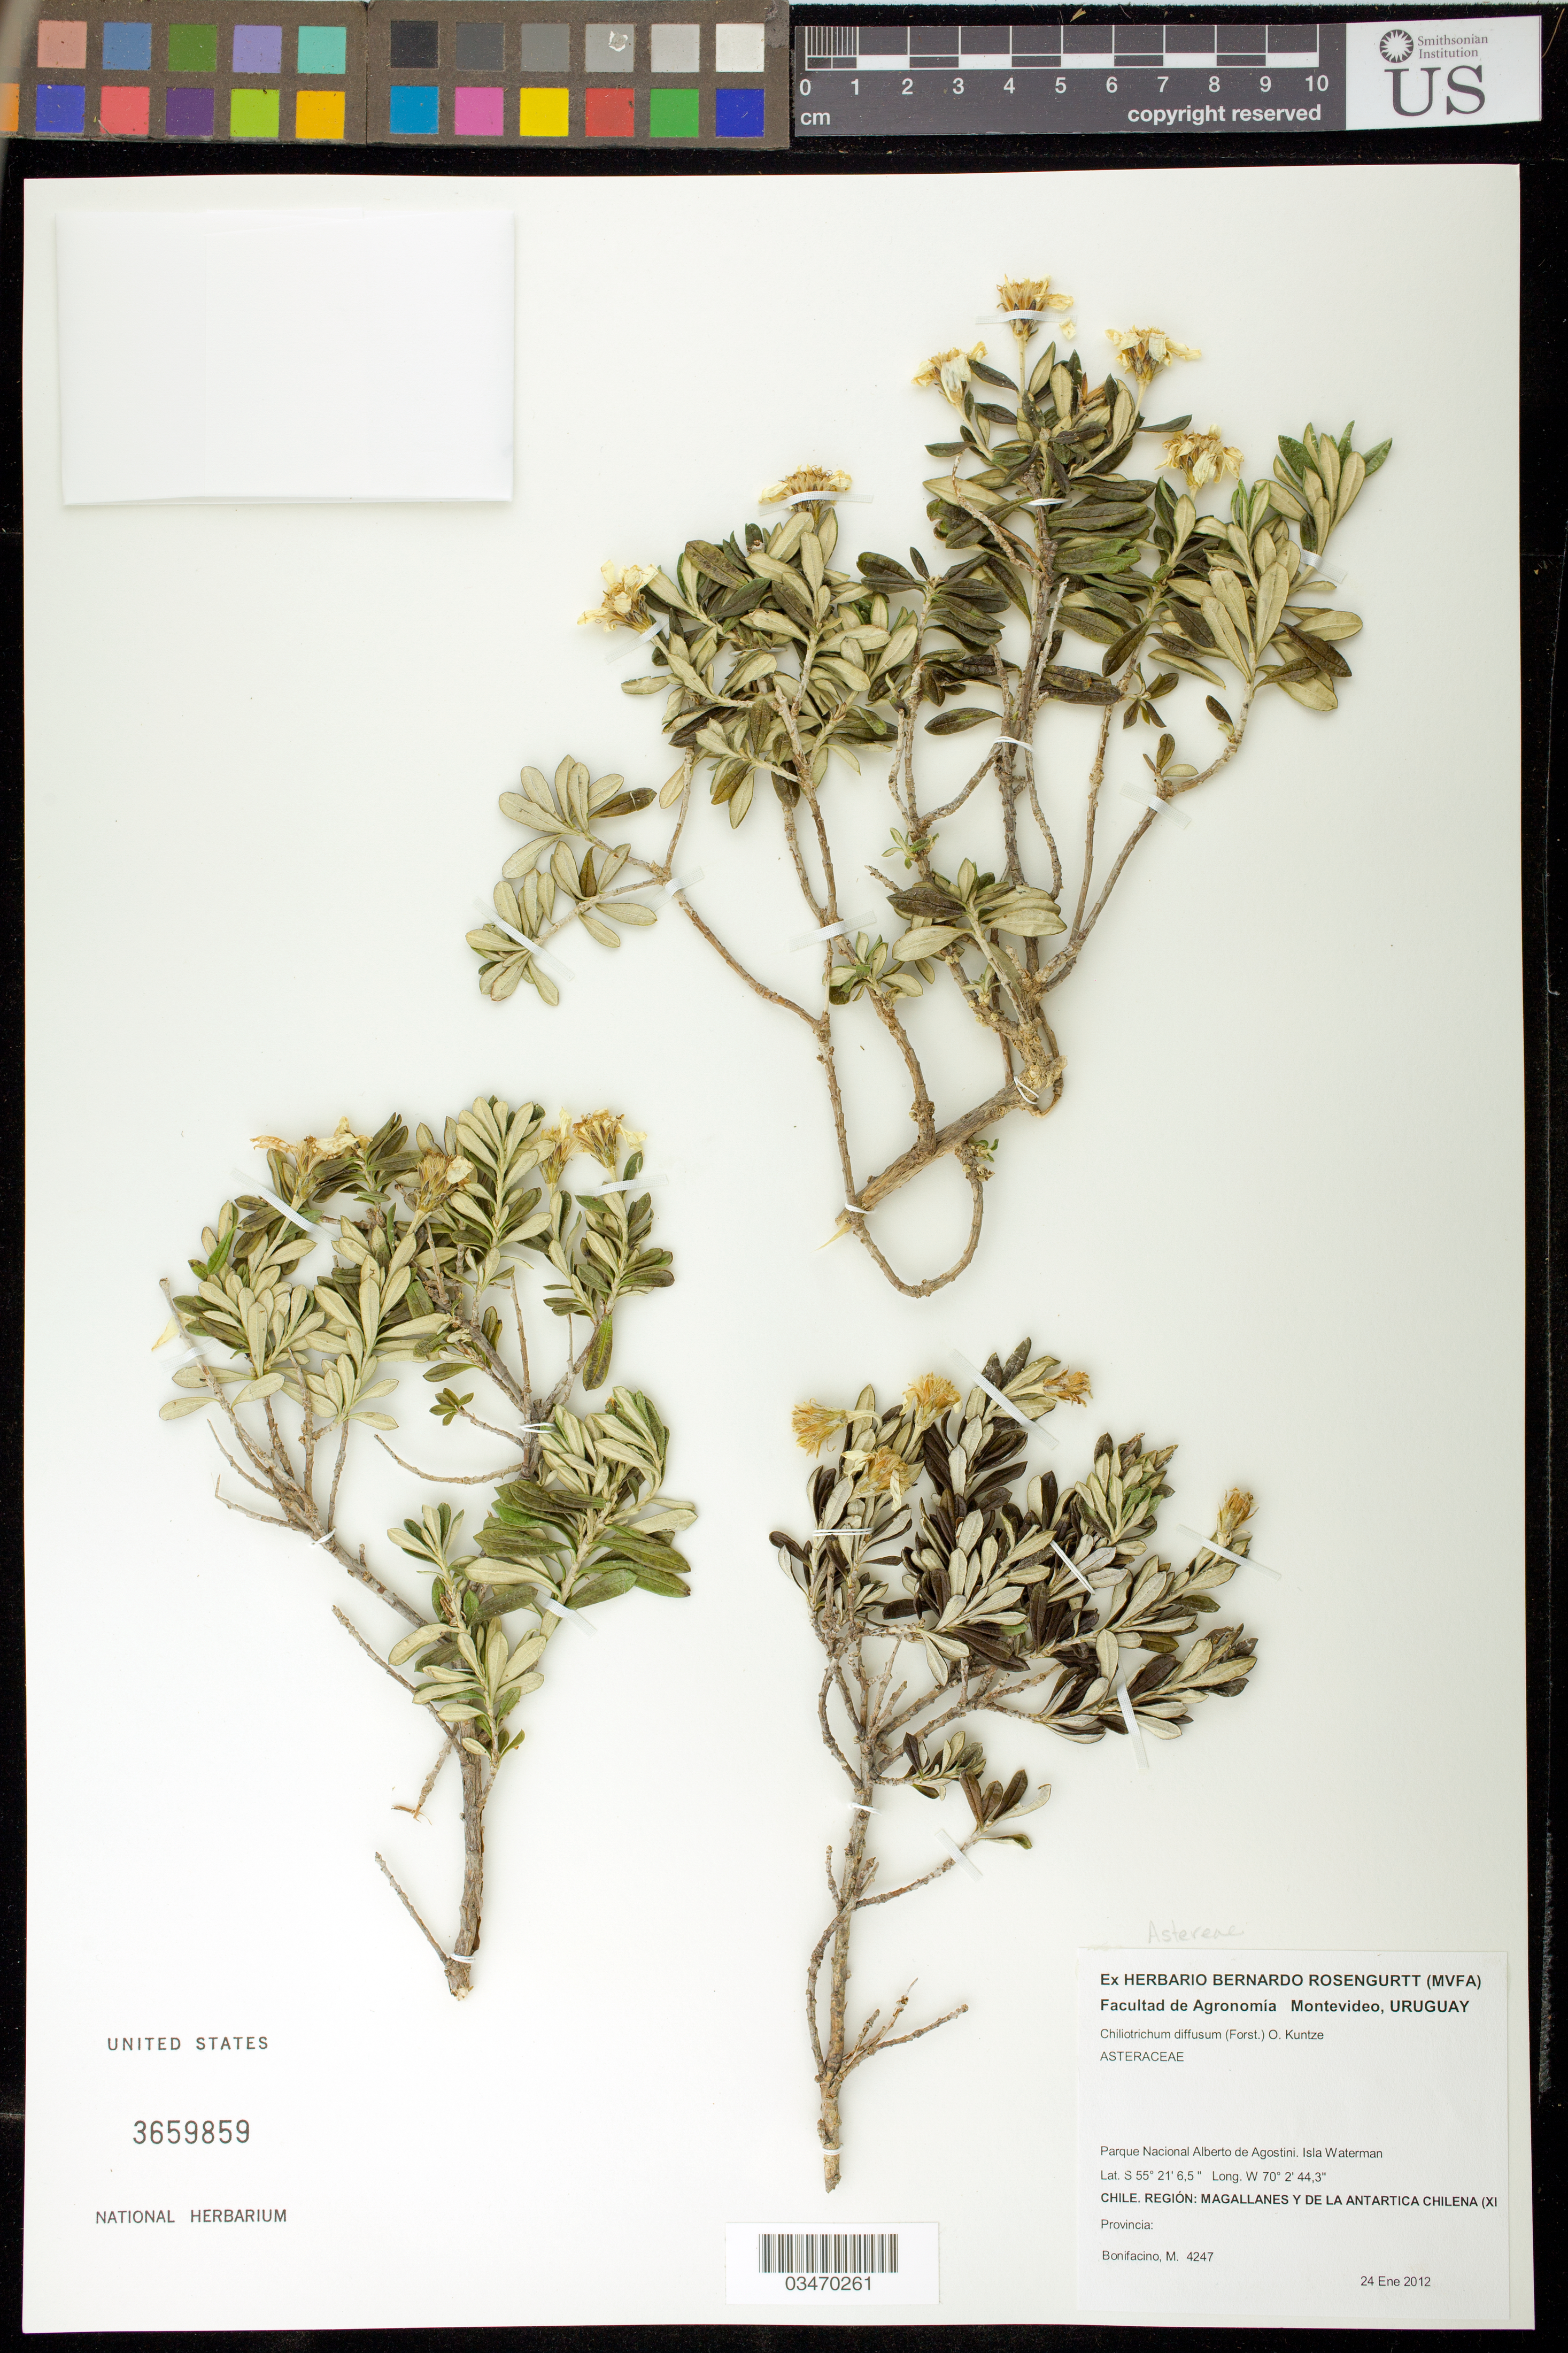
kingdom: Plantae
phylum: Tracheophyta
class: Magnoliopsida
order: Asterales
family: Asteraceae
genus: Chiliotrichum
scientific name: Chiliotrichum diffusum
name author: (G. Forst.) Kuntze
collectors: M. Bonifacino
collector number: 4247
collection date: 2012-01-24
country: Chile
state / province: Magallanes y de la Antártica Chilena (XII)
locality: Parque Nacional Alberto de Agostini. Isla Waterman.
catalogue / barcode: US 3659859